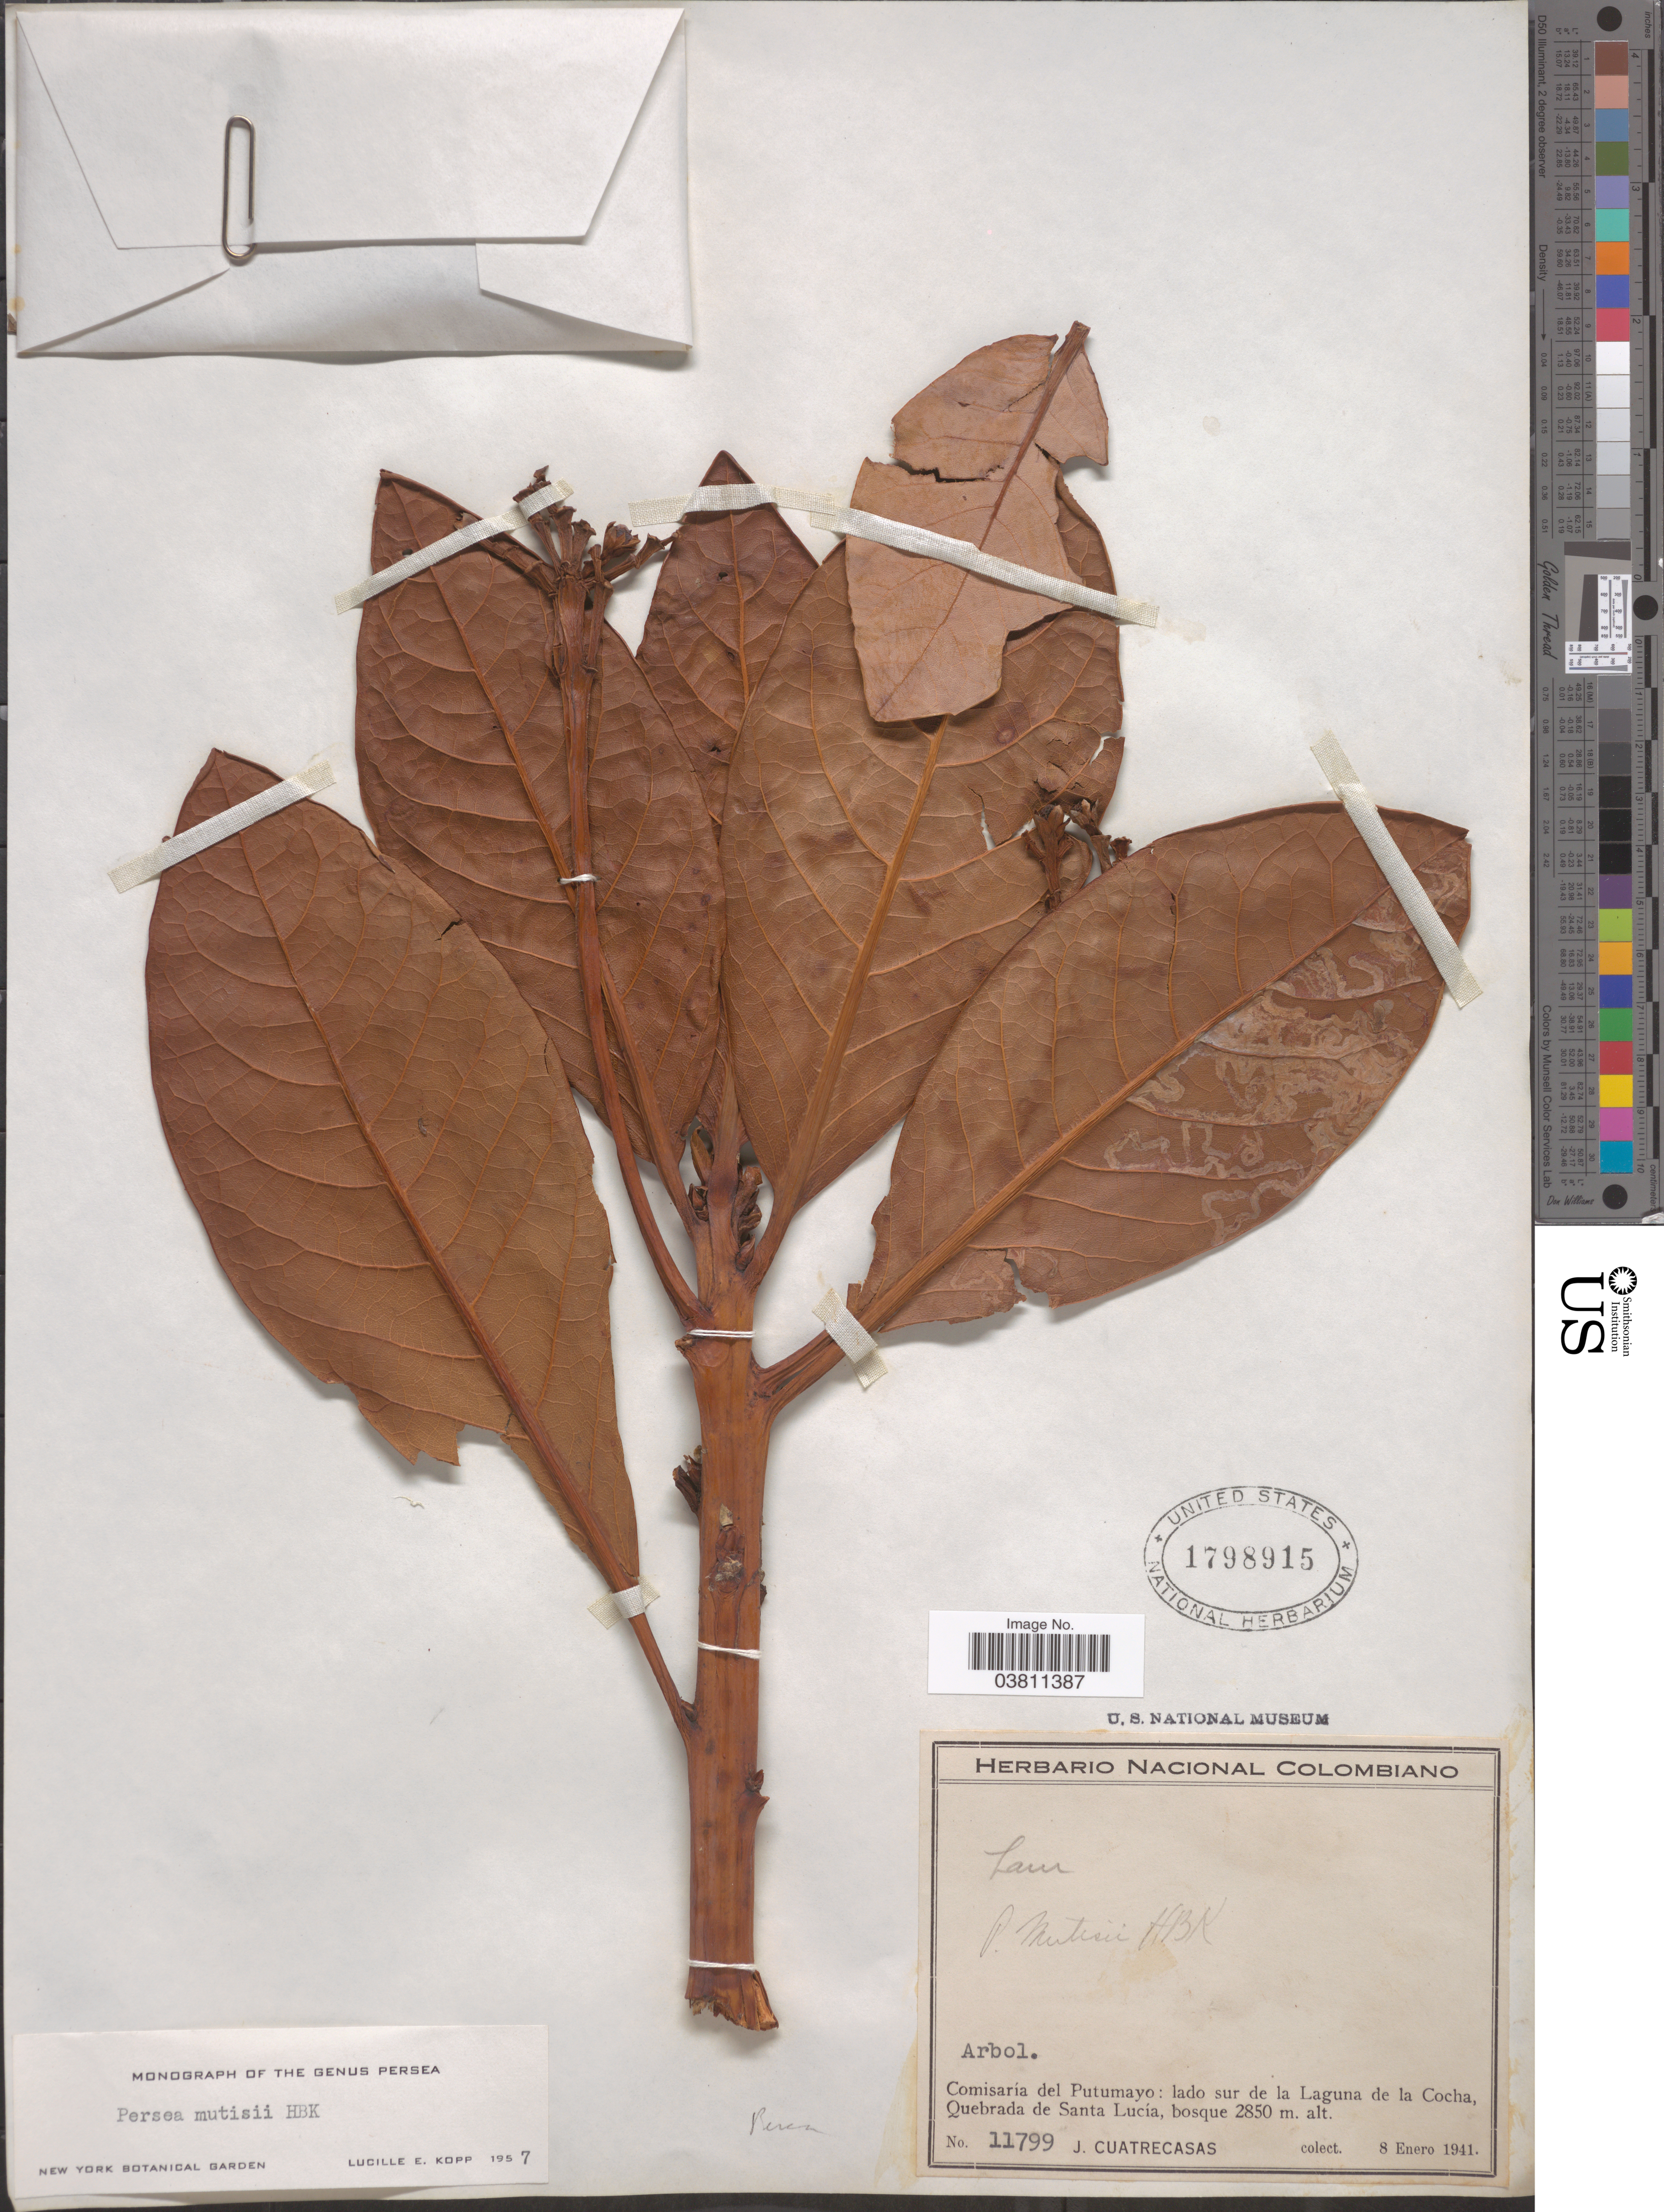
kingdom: Plantae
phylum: Tracheophyta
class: Magnoliopsida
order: Laurales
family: Lauraceae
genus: Persea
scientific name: Persea mutisii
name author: Kunth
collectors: J. Cuatrecasas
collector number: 11799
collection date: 1941-01-08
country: Colombia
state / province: Putumayo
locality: Comisaría del Putumayo: lado sur de la Laguna de la Cocha, Quebrada de Santa Lucía.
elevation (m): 2850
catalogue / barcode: US 1798915